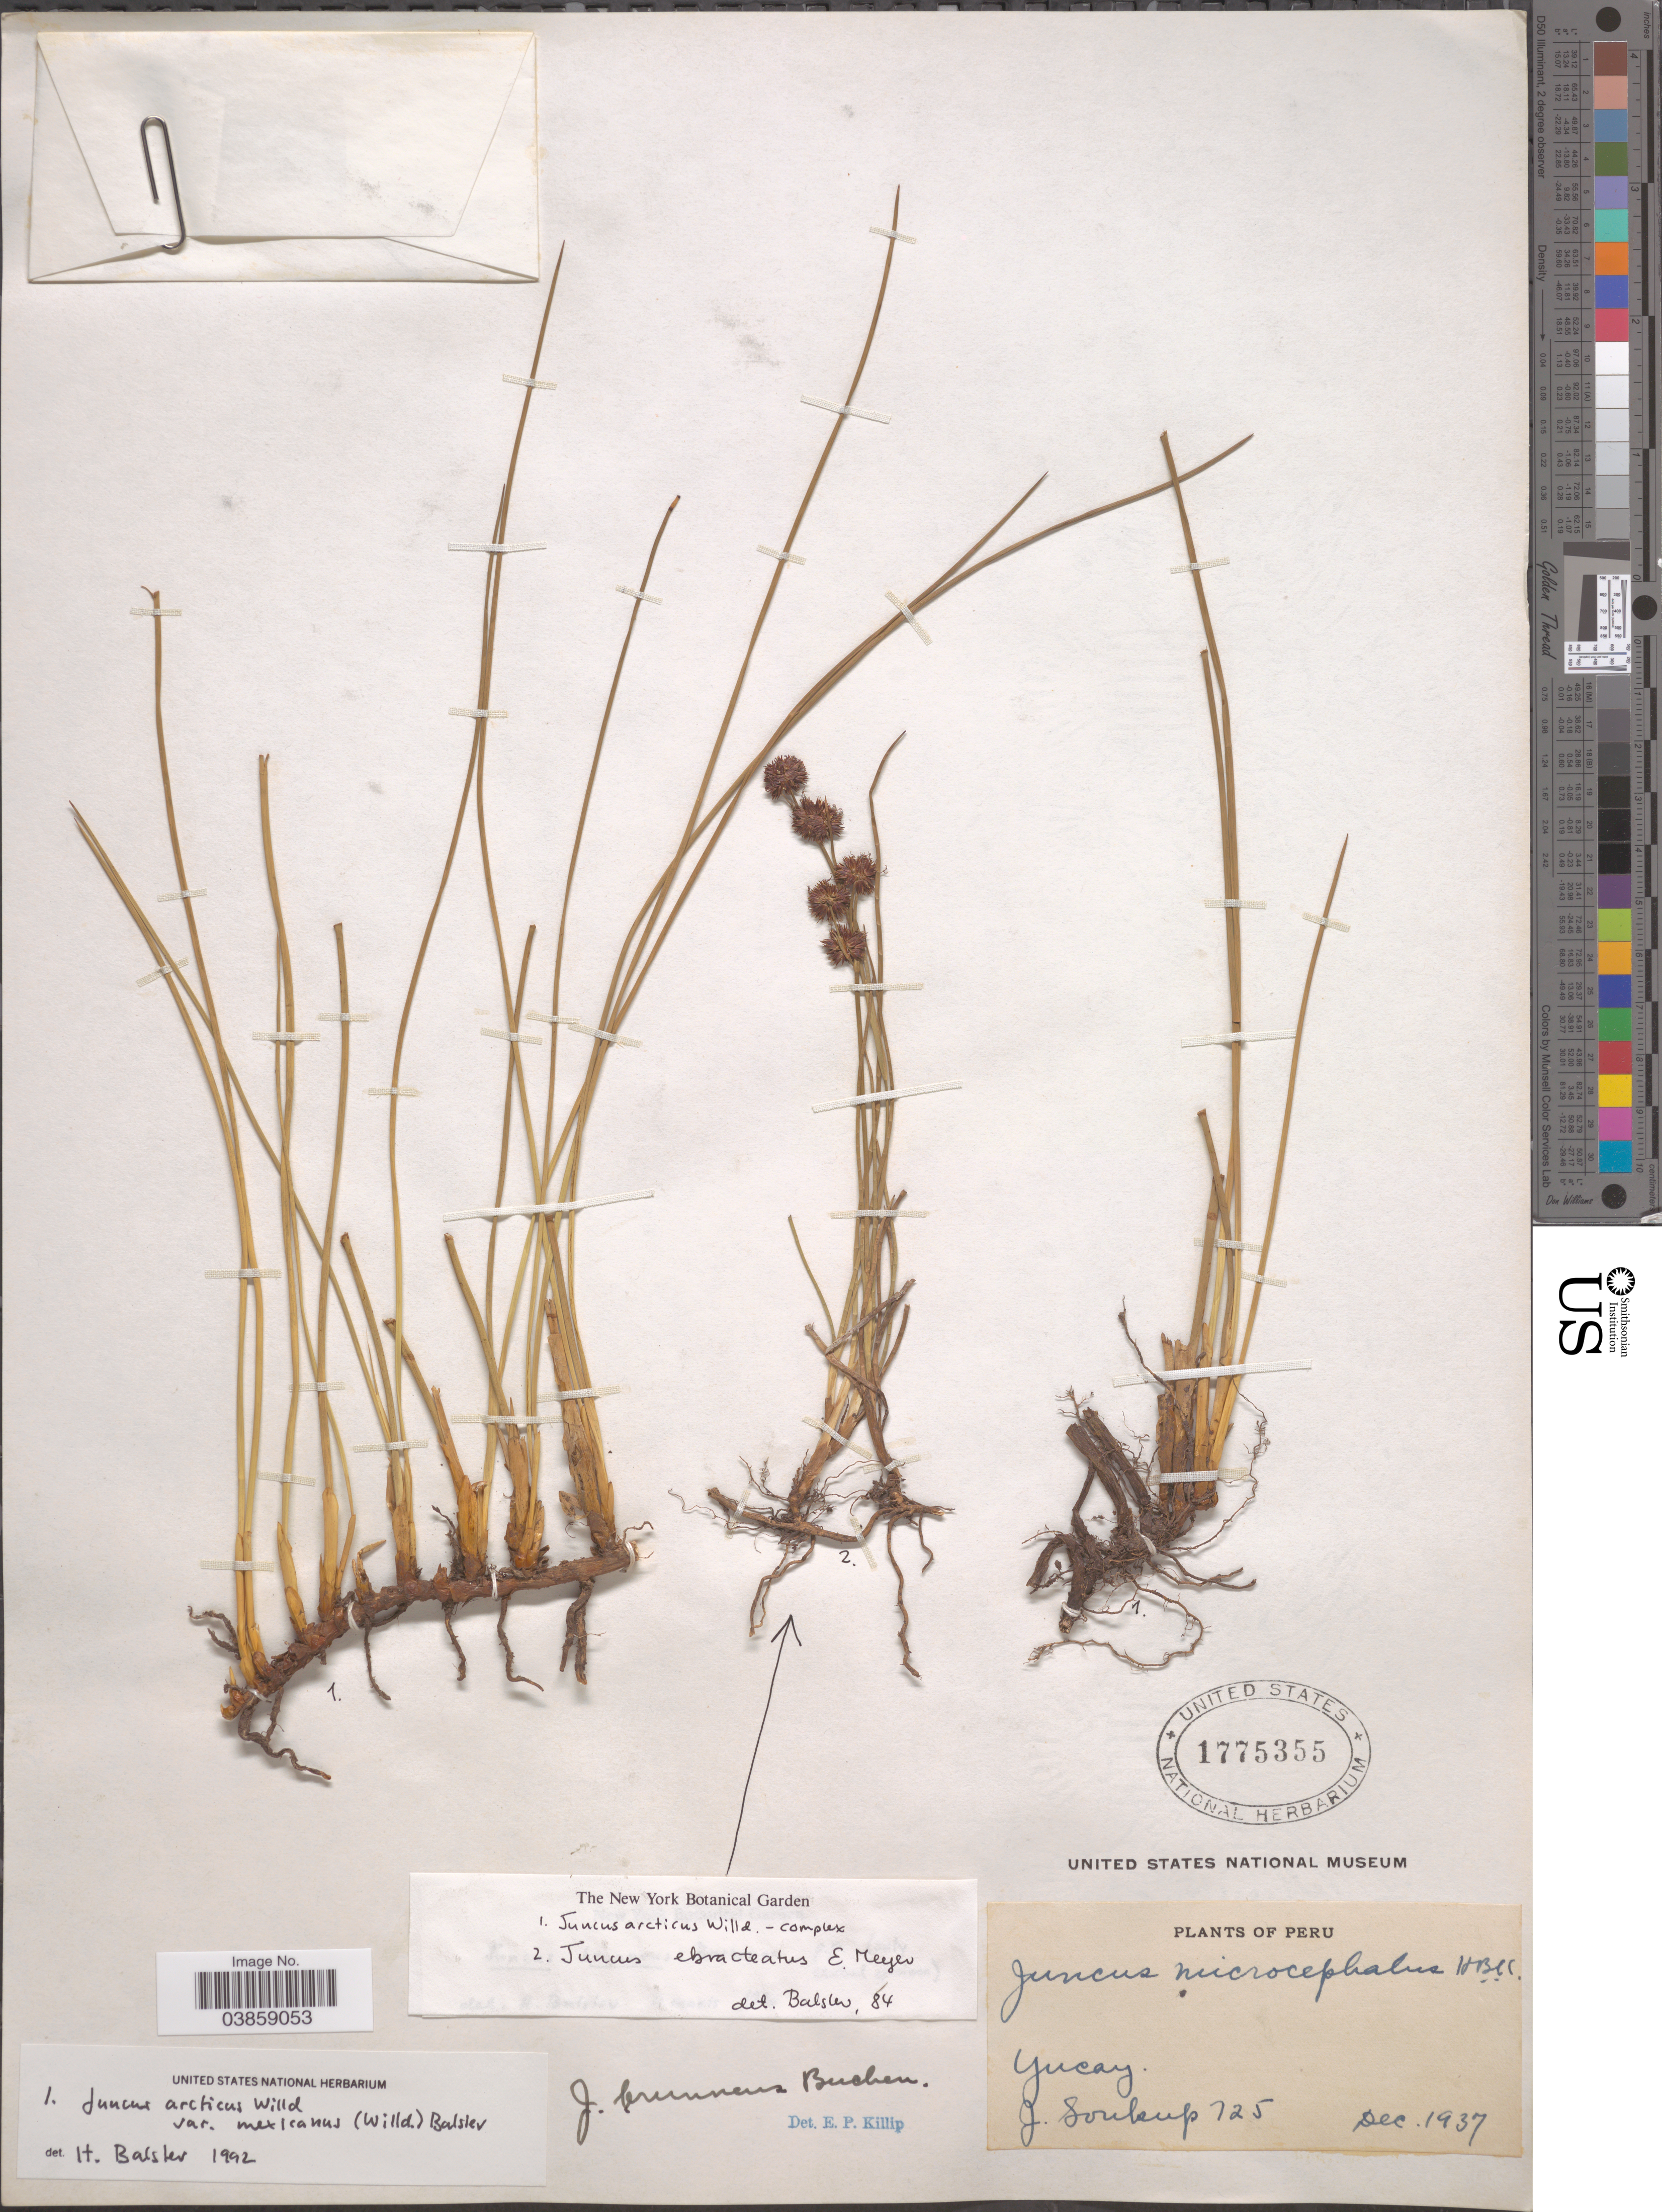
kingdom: Plantae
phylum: Tracheophyta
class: Liliopsida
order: Poales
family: Juncaceae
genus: Juncus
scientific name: Juncus arcticus var. mexicanus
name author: Willd.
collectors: J. Soukup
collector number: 725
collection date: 1937-12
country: Peru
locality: Yucay.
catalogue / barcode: US 1775355